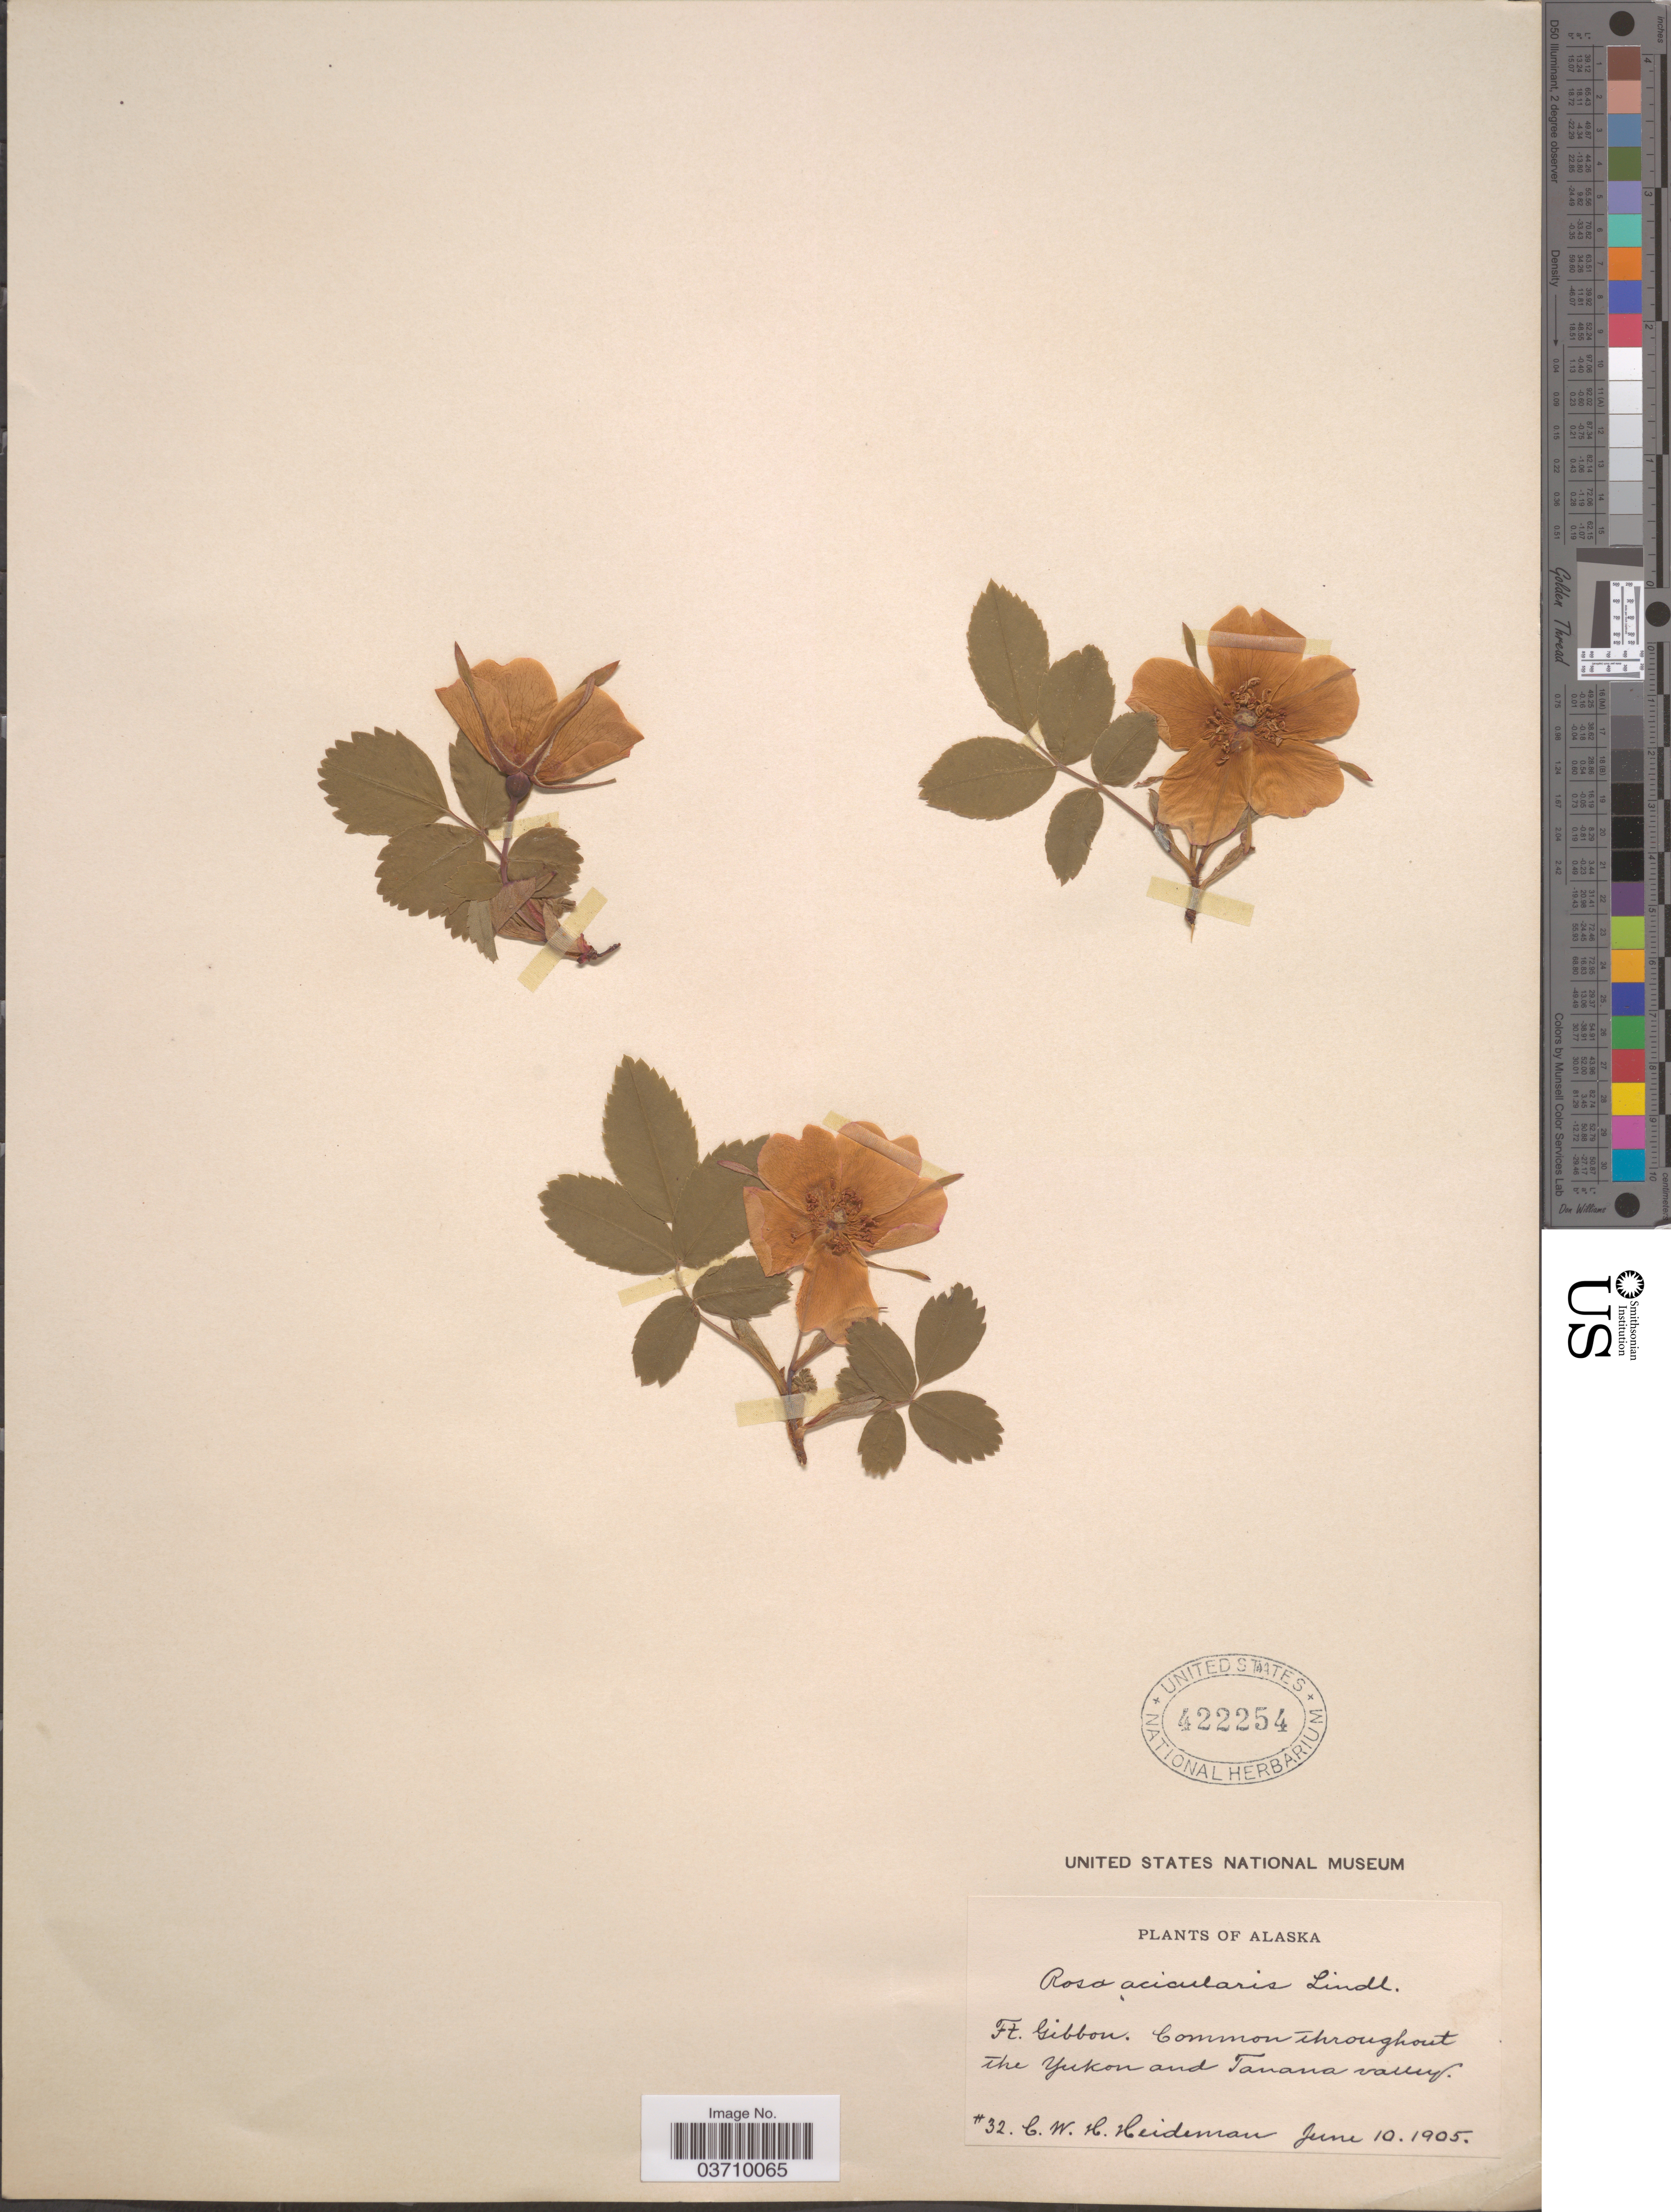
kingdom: Plantae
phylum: Tracheophyta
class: Magnoliopsida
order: Rosales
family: Rosaceae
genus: Rosa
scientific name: Rosa acicularis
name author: Lindl.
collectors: C. Heideman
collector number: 32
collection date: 1905-06-10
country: United States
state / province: Alaska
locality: Ft. Gibbon. Throughout the Yukon and Tanana Valley.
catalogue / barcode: US 422254